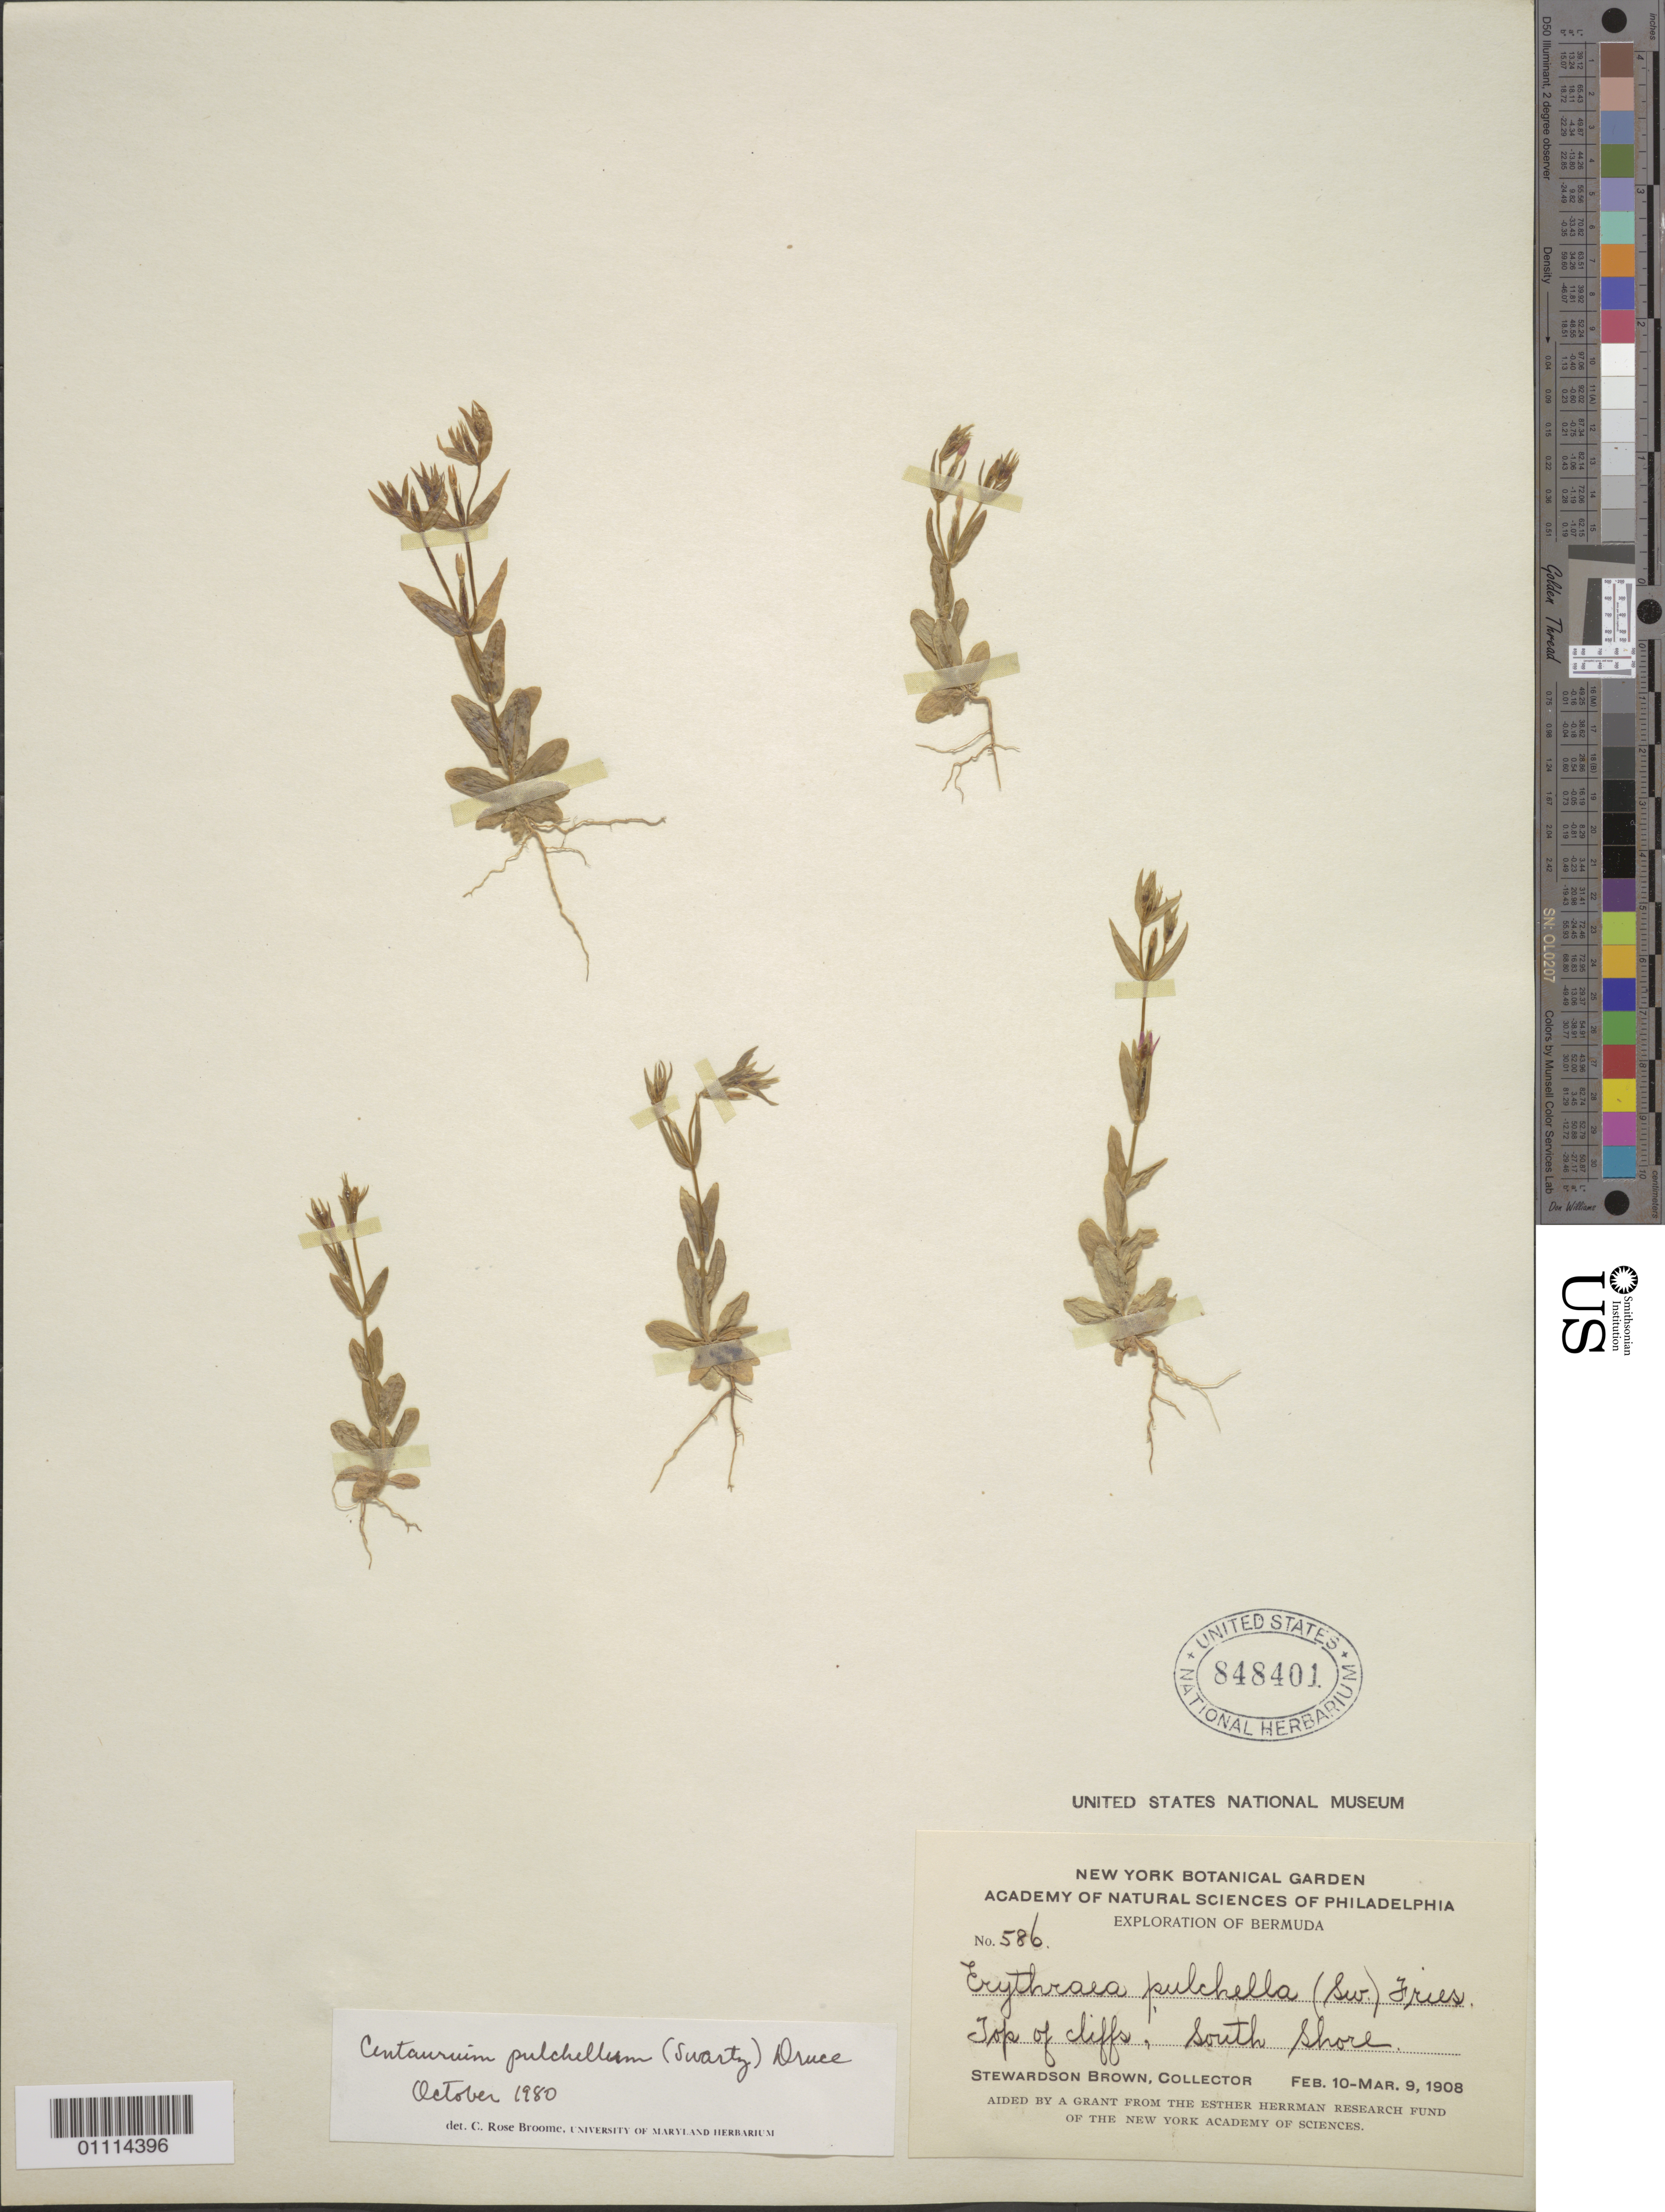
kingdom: Plantae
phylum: Tracheophyta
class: Magnoliopsida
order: Gentianales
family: Gentianaceae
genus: Centaurium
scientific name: Centaurium pulchellum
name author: (Sw.) Druce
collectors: S. Brown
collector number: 586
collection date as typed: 10 Feb 1908 to 09 Mar 1908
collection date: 1908-02-10/1908-03-09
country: Bermuda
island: Bermuda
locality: Top of cliffs, South Shore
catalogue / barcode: US 848401